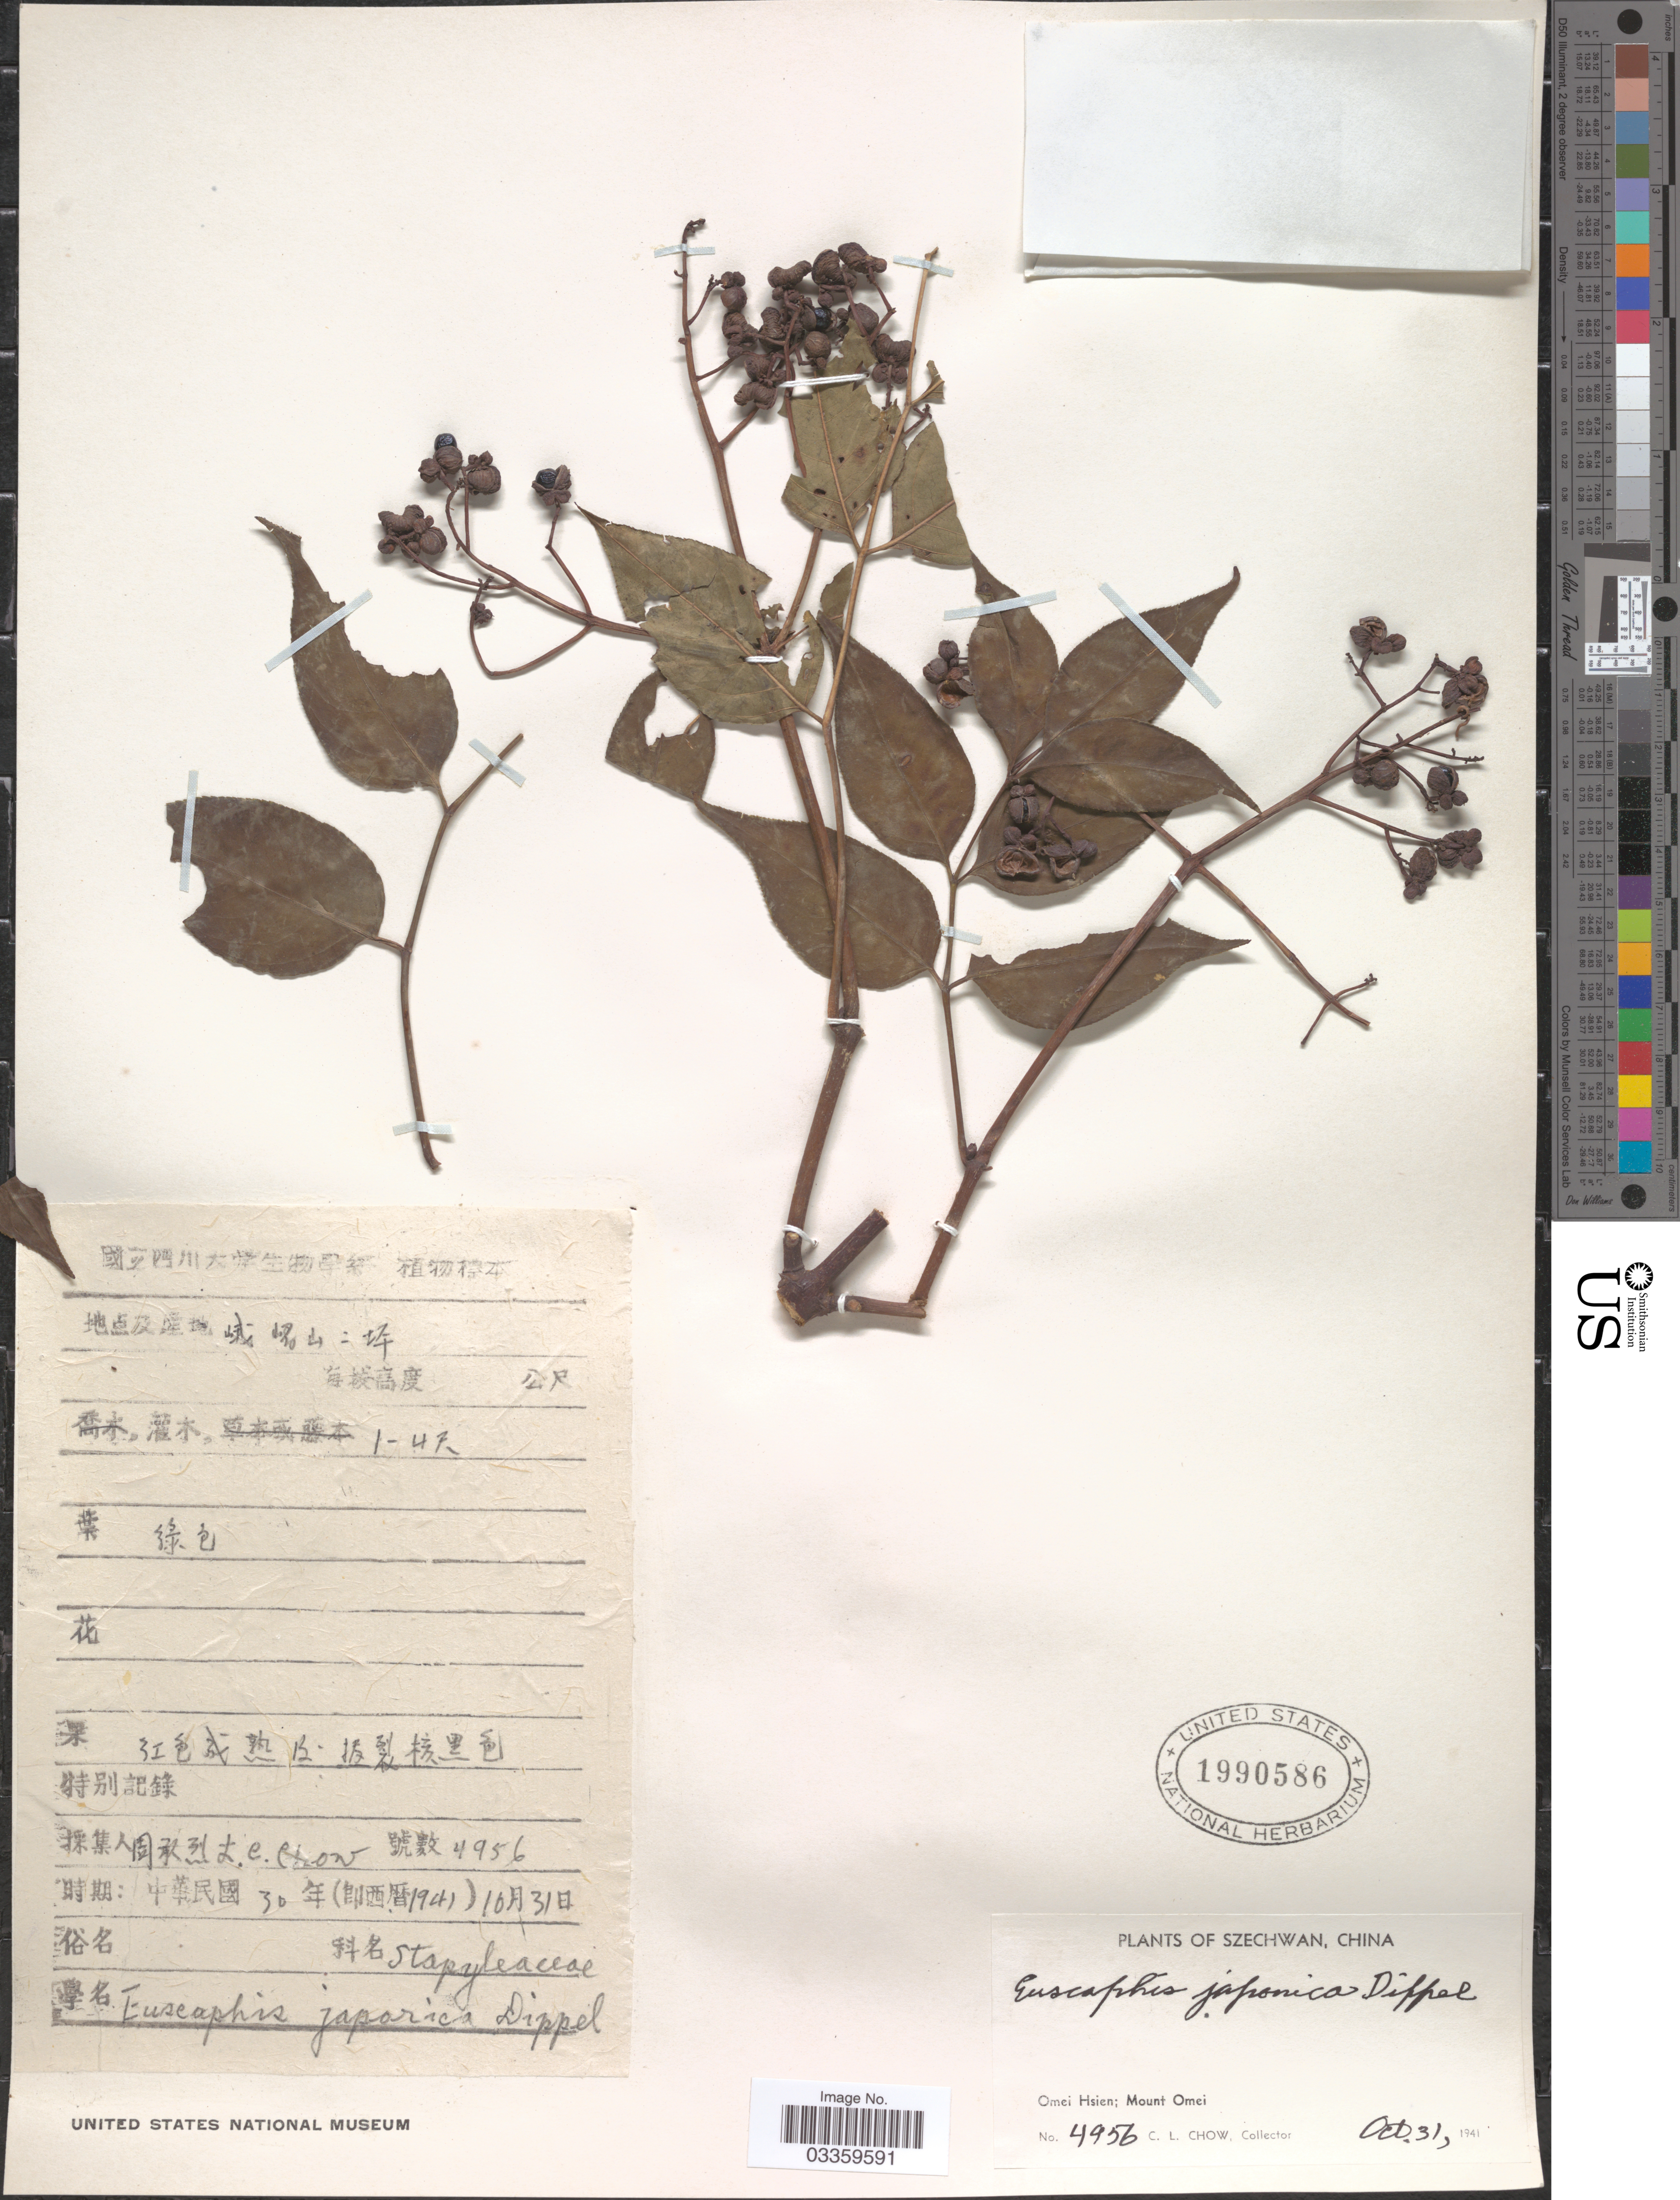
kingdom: Plantae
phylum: Tracheophyta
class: Magnoliopsida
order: Crossosomatales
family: Staphyleaceae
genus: Euscaphis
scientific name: Euscaphis japonica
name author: (Thunb.) Kanitz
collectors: C. Chow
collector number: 4956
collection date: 1941-10-31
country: China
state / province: Sichuan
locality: Szechwan, Omei Hsien; Mount Omei.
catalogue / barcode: US 1990586